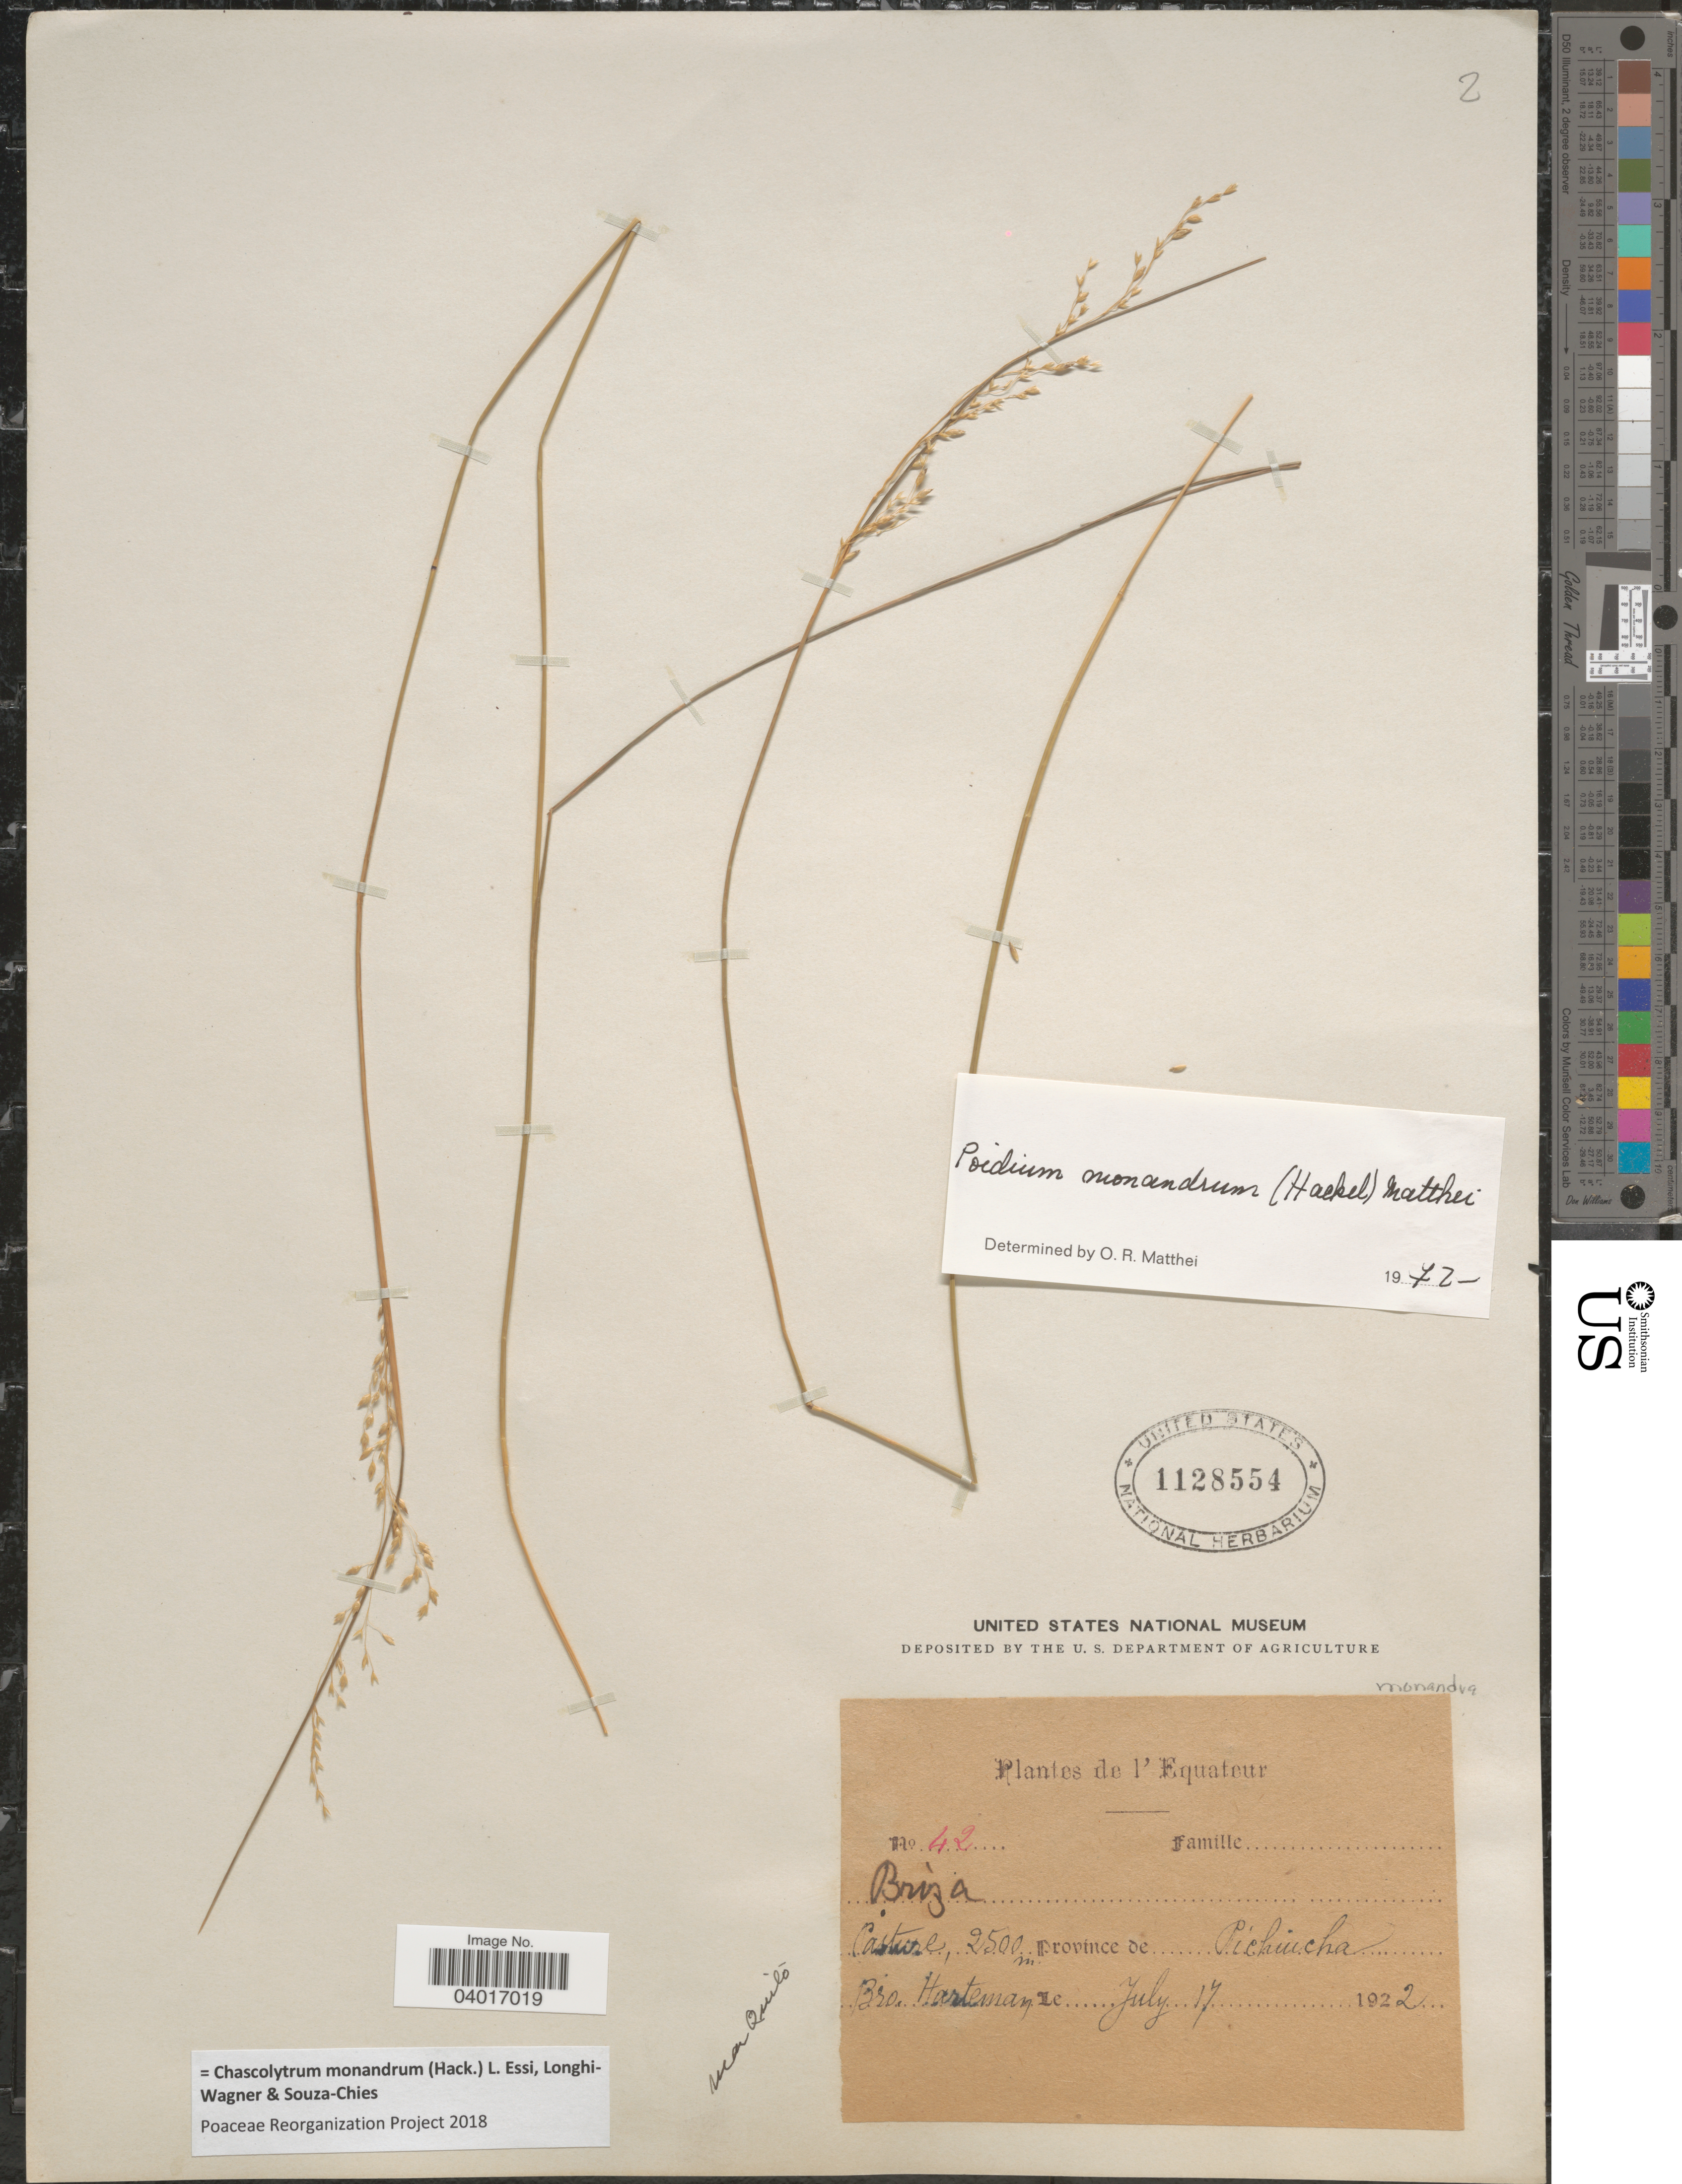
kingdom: Plantae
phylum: Tracheophyta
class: Liliopsida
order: Poales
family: Poaceae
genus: Chascolytrum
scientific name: Chascolytrum monandrum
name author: (Hack.) L. Essi et al.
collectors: Harteman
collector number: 42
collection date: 1922-07-17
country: Ecuador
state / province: Pichincha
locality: Near Quito.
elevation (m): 2500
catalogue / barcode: US 1128554